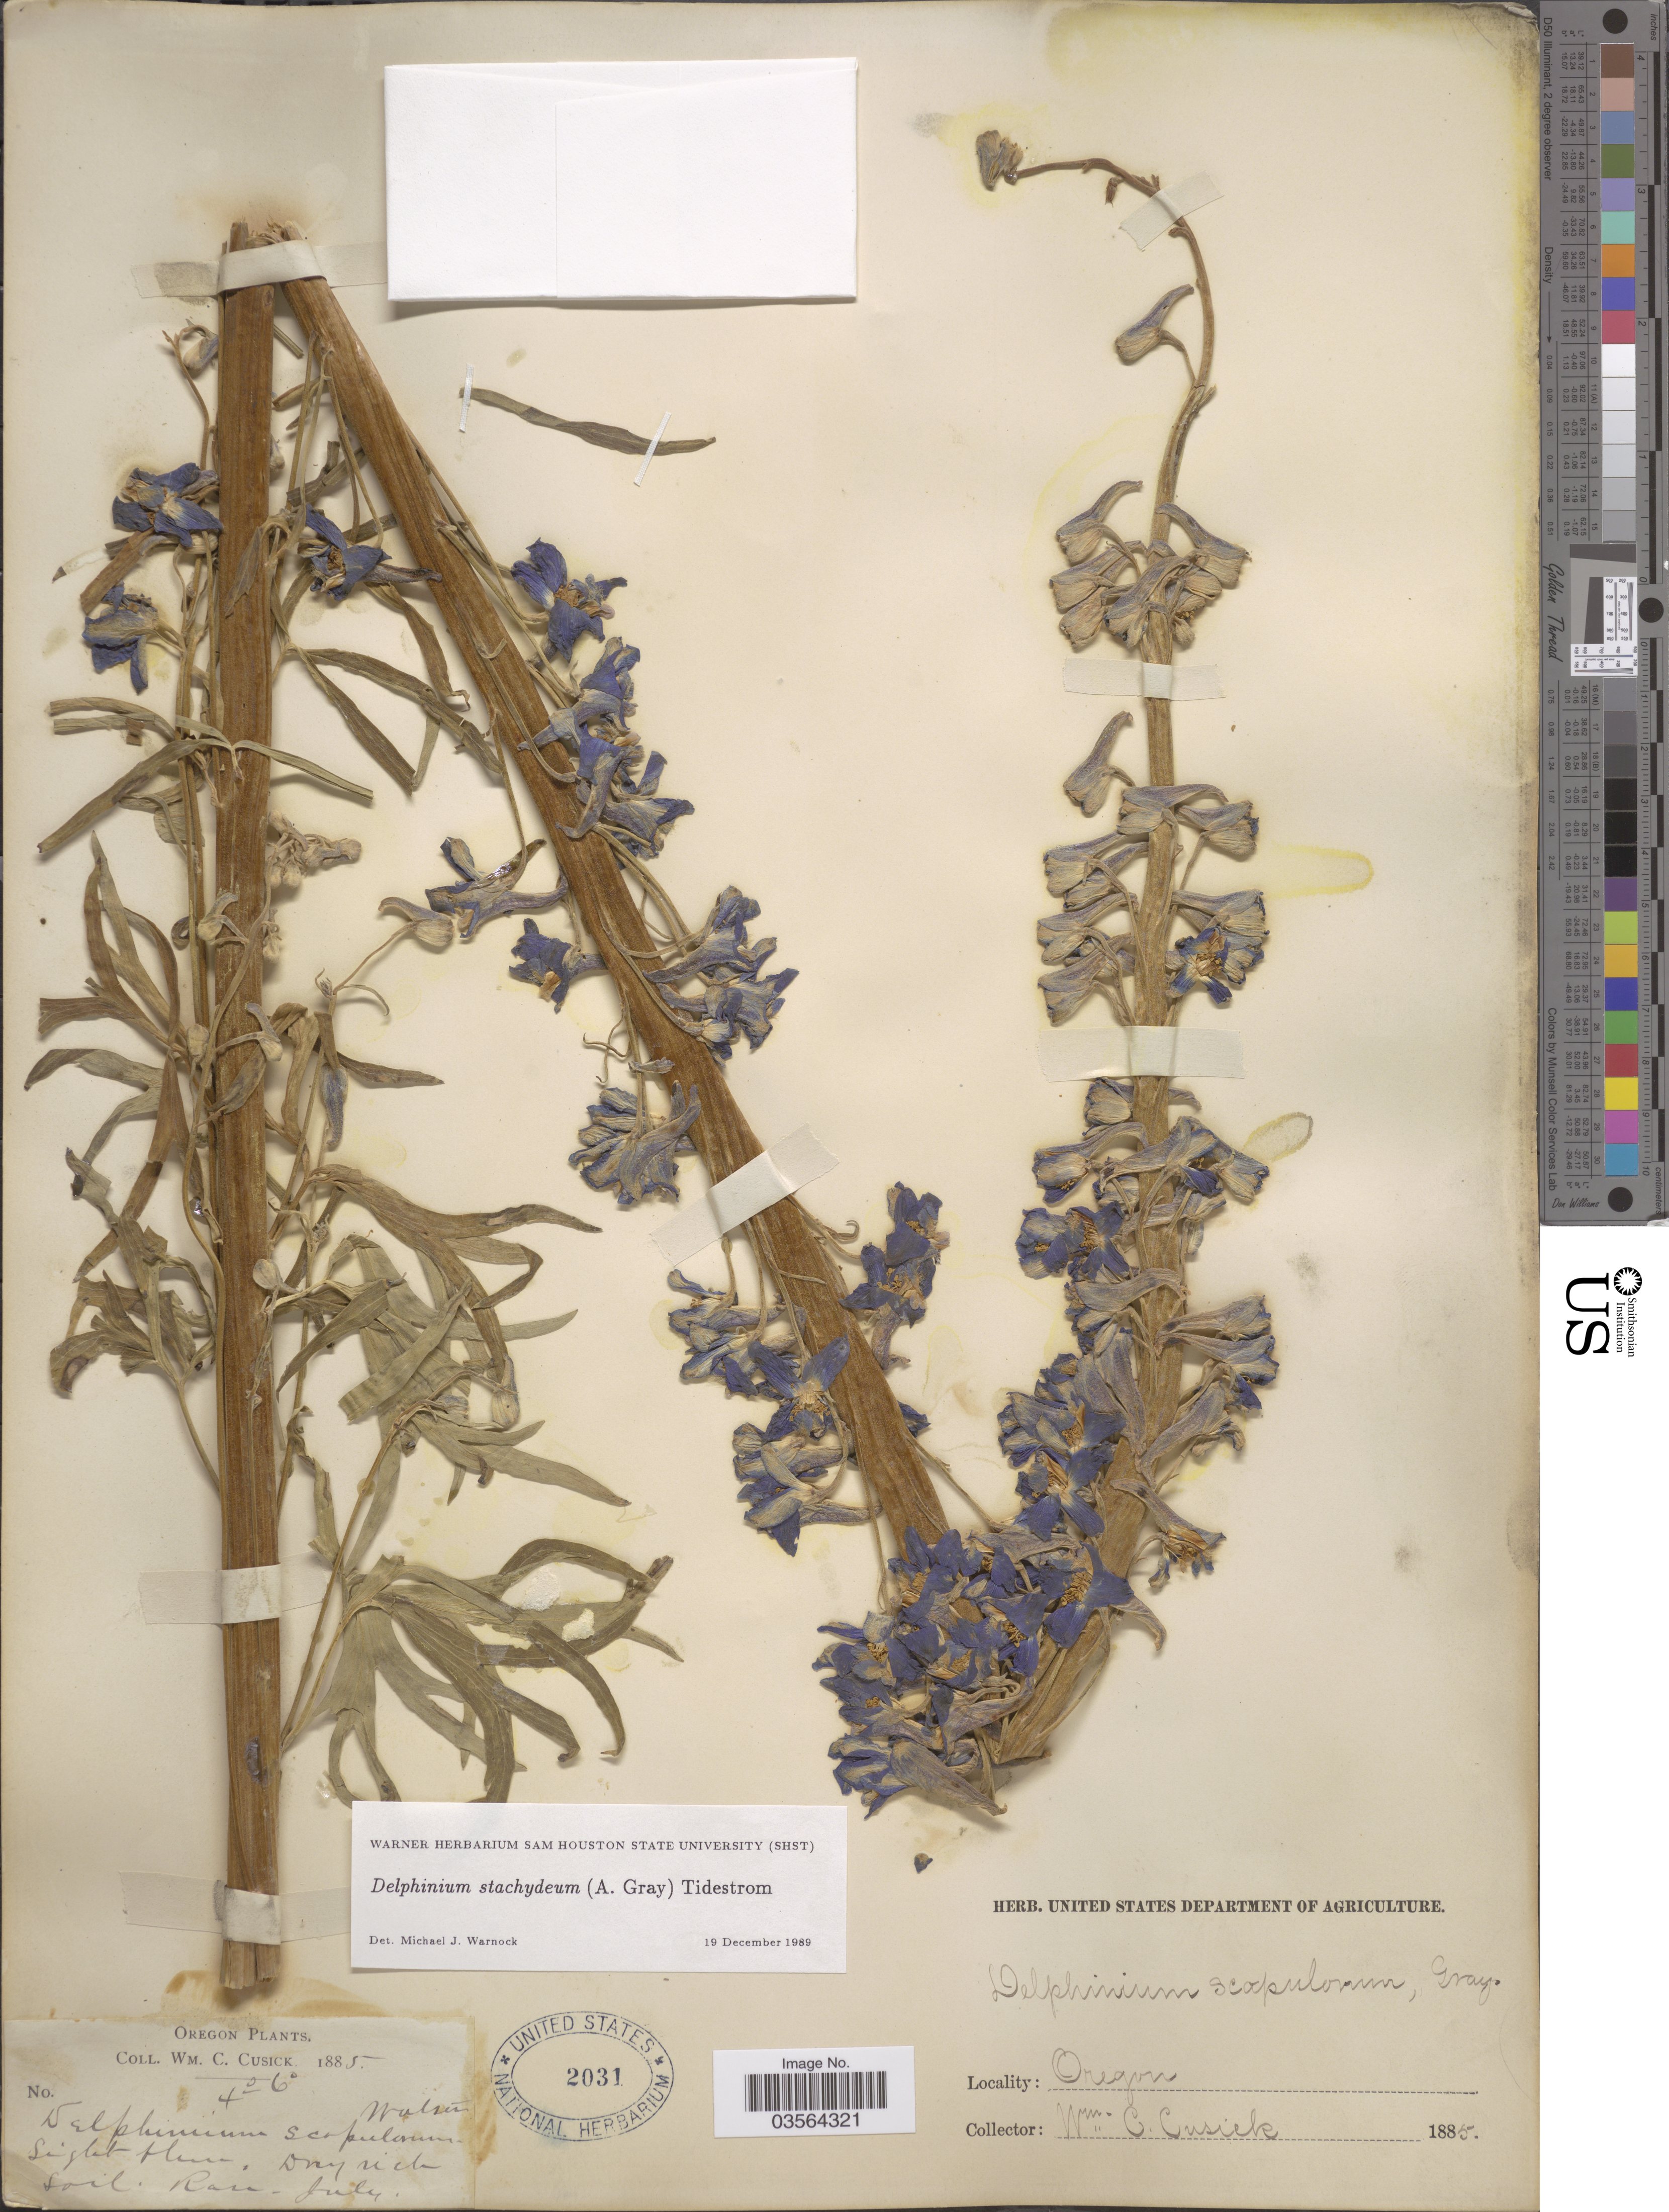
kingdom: Plantae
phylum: Tracheophyta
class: Magnoliopsida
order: Ranunculales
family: Ranunculaceae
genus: Delphinium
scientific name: Delphinium stachydeum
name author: (A. Gray) Tidestr.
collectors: W. C. Cusick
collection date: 1885-07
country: United States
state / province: Oregon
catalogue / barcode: US 2031